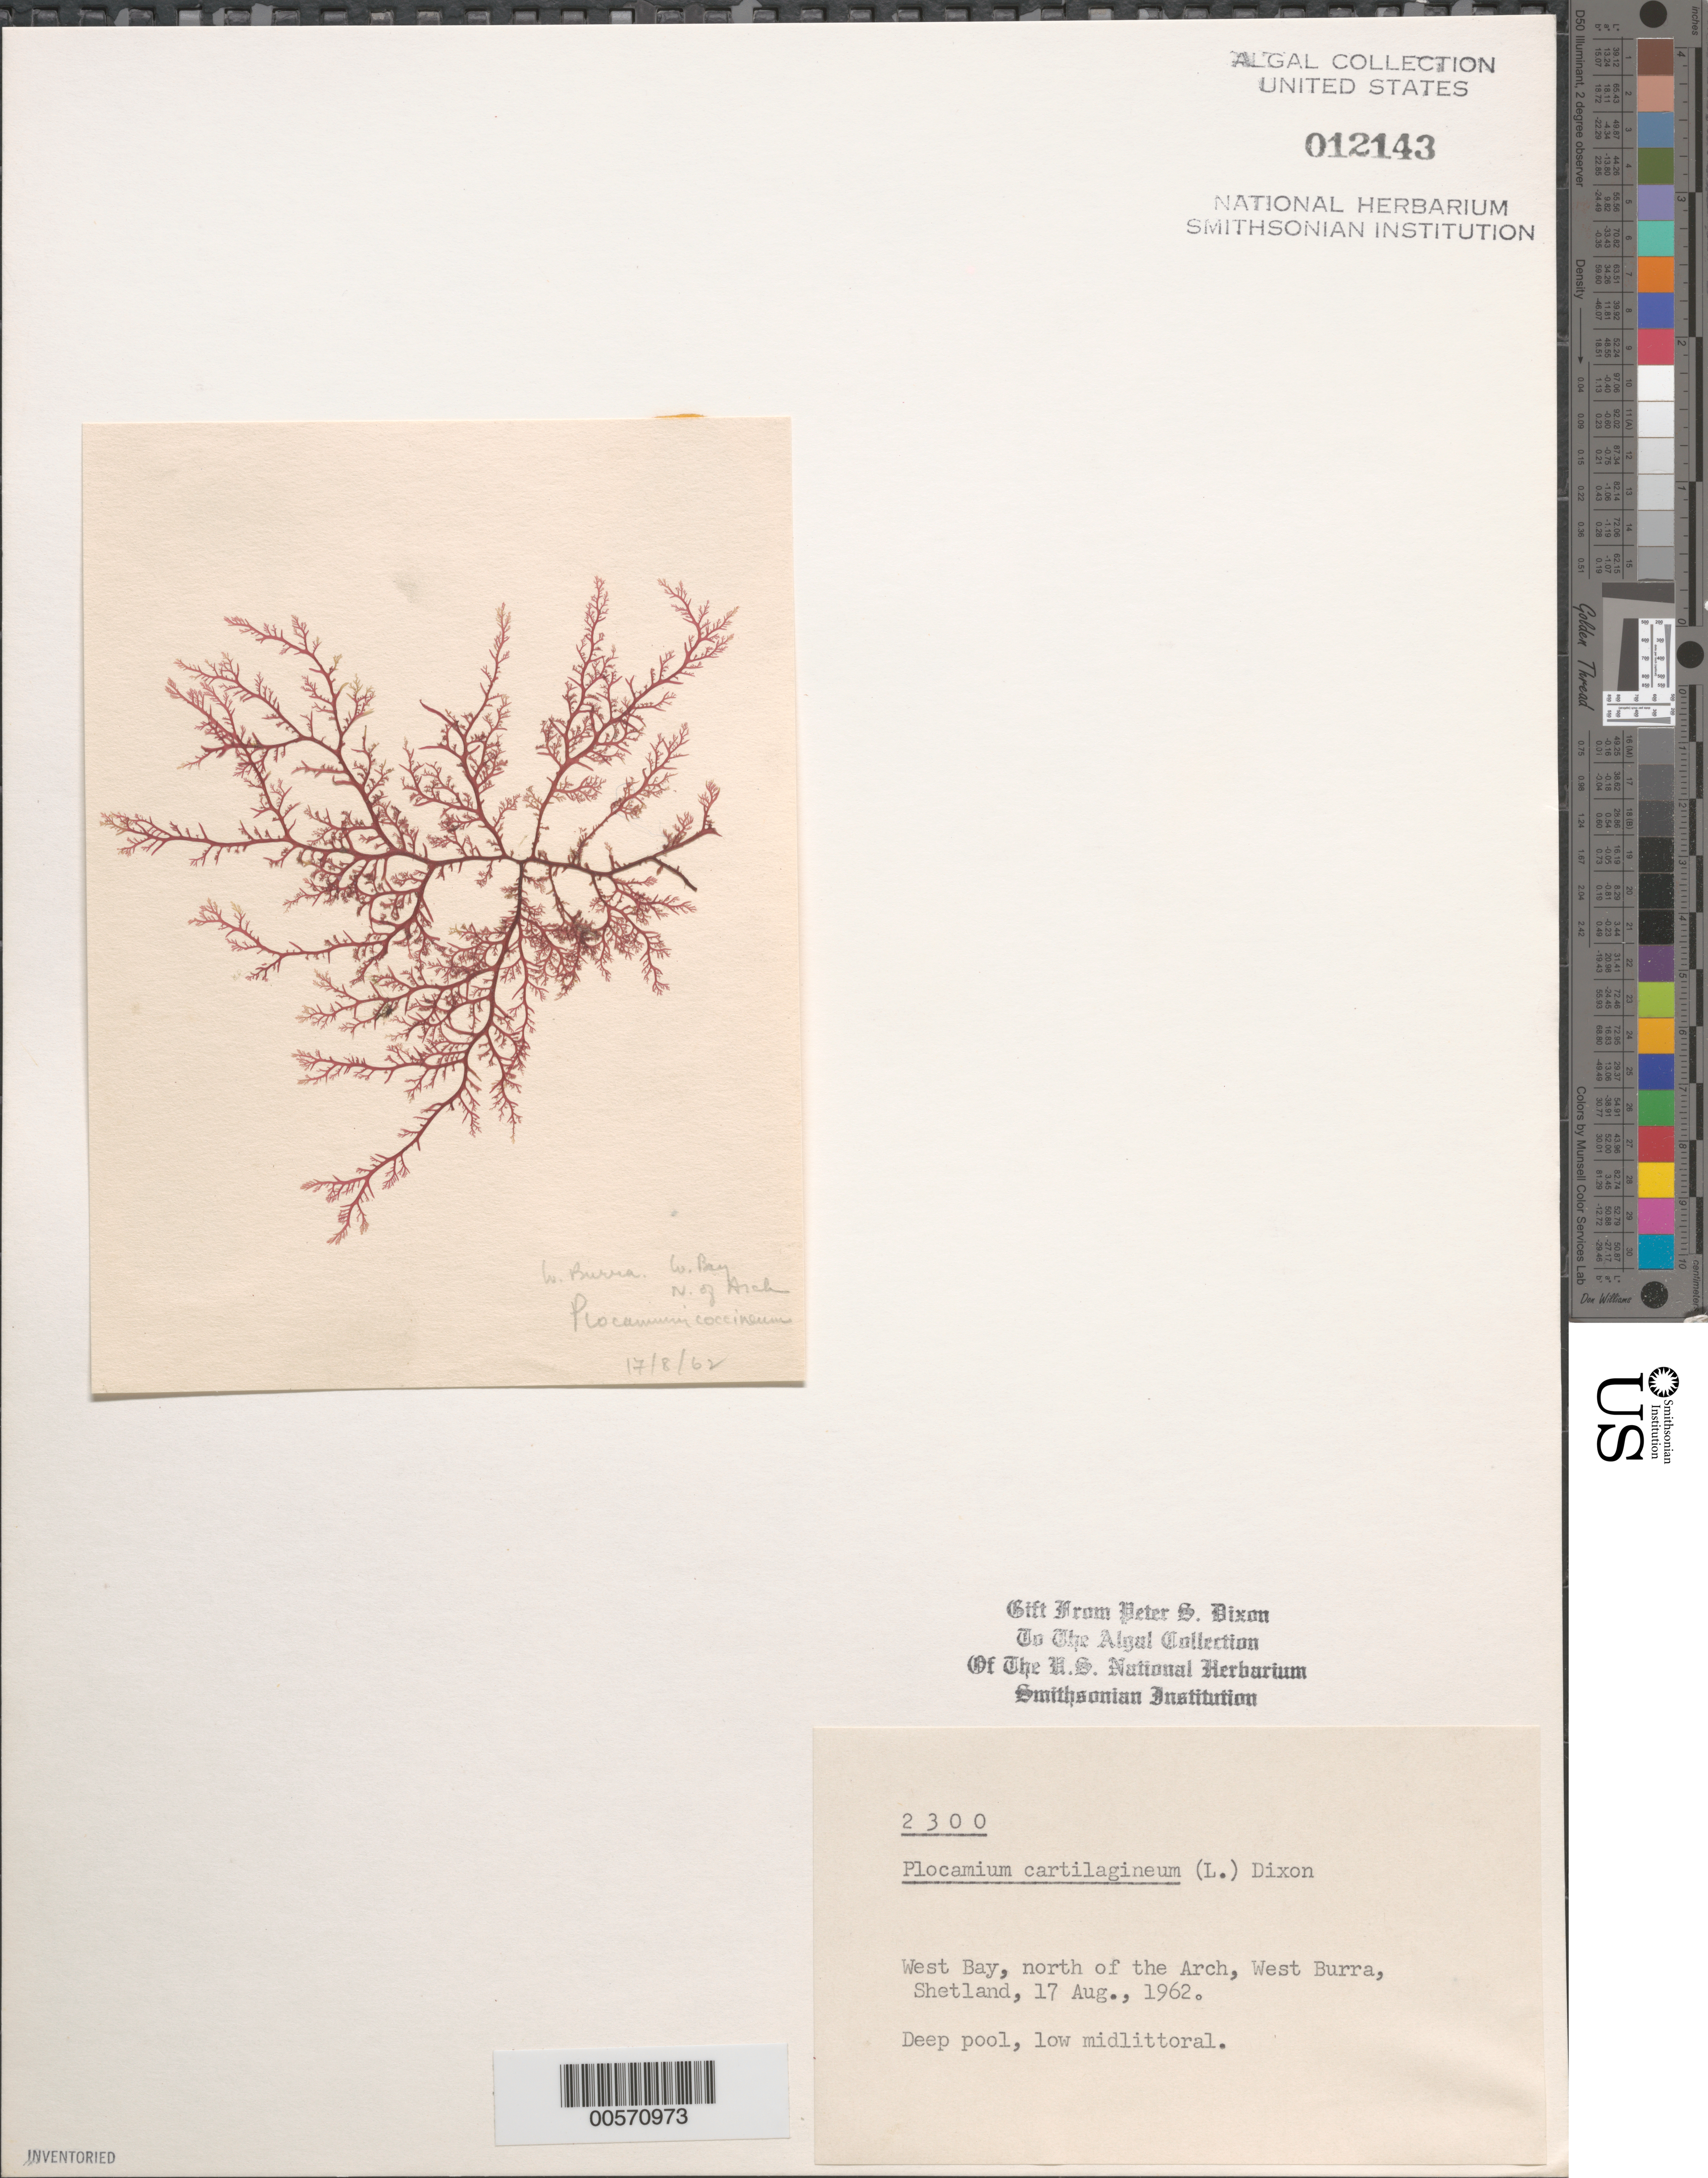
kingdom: Plantae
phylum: Rhodophyta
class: Florideophyceae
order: Plocamiales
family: Plocamiaceae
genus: Plocamium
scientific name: Plocamium cartilagineum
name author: (L.) P.S. Dixon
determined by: Dixon, P. S.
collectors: P. S. Dixon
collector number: PSD 2300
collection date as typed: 17 Aug 1962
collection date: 1962-08-17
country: United Kingdom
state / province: Scotland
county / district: Shetland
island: West Burra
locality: West Bay, north of the Arch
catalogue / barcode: US 12143